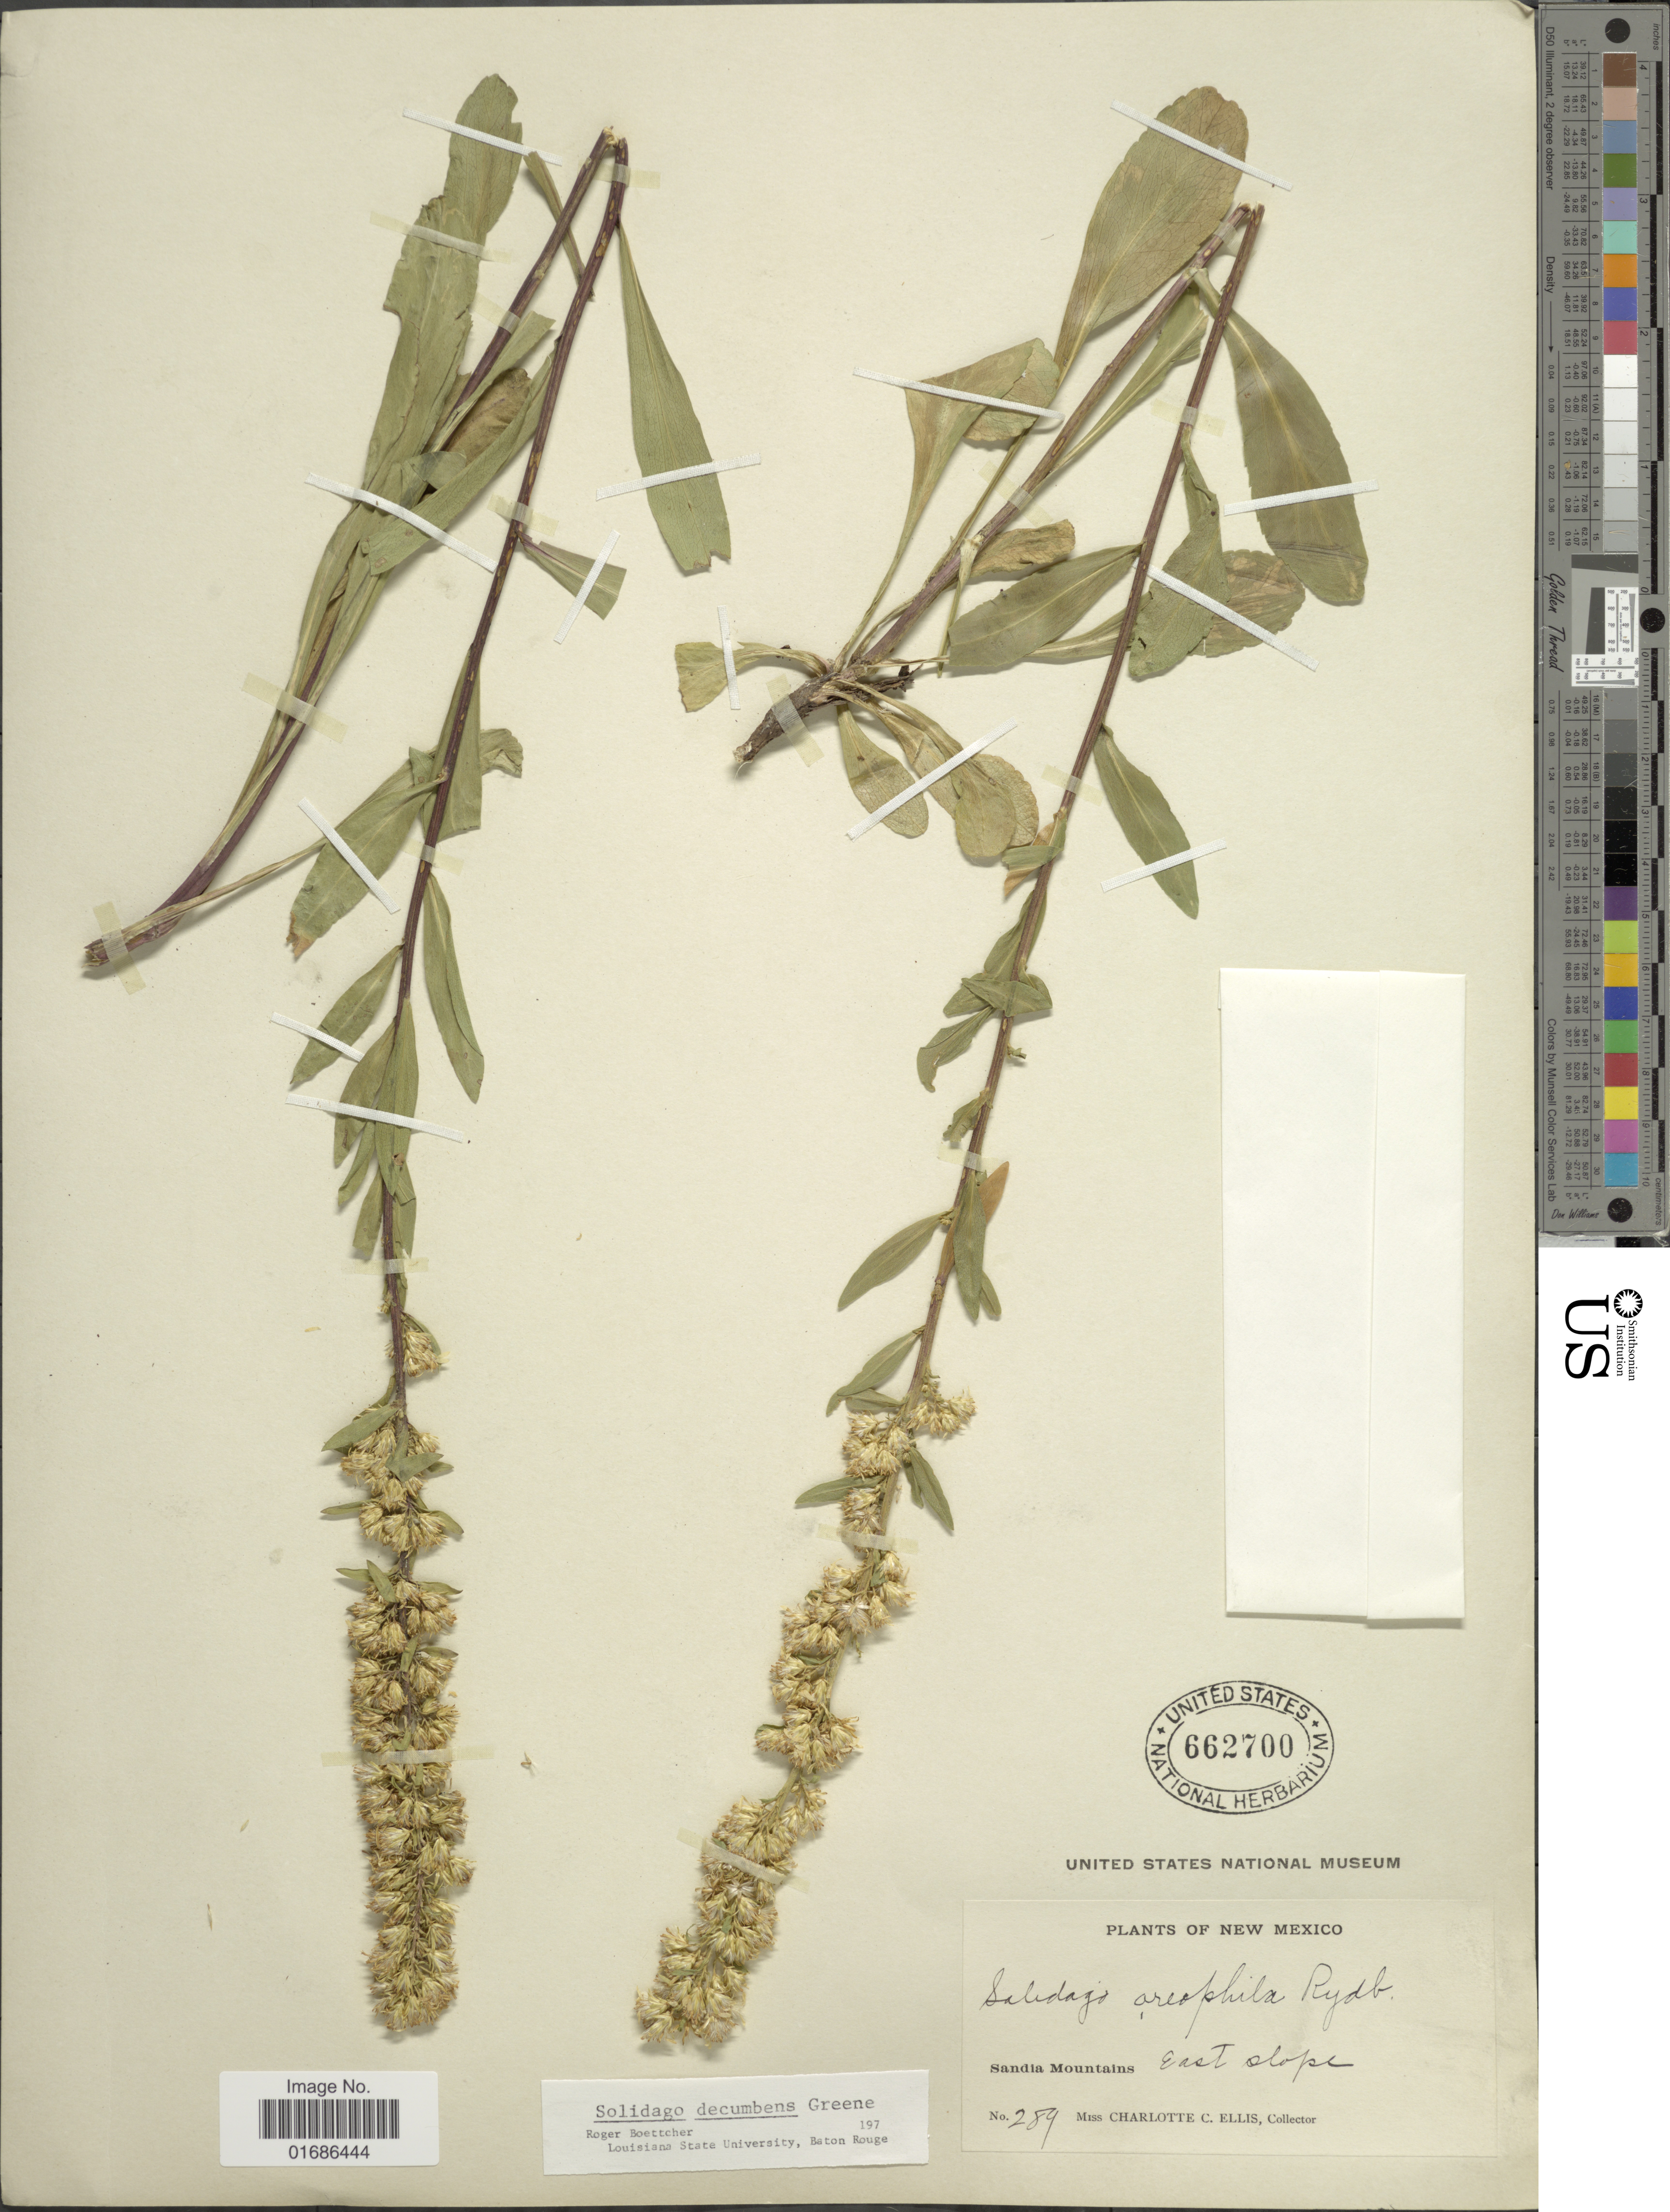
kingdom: Plantae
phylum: Tracheophyta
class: Magnoliopsida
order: Asterales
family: Asteraceae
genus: Solidago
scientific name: Solidago decumbens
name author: Greene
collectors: C. C. Ellis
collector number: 289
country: United States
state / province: New Mexico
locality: Sandia Mountains, East slope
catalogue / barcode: US 662700